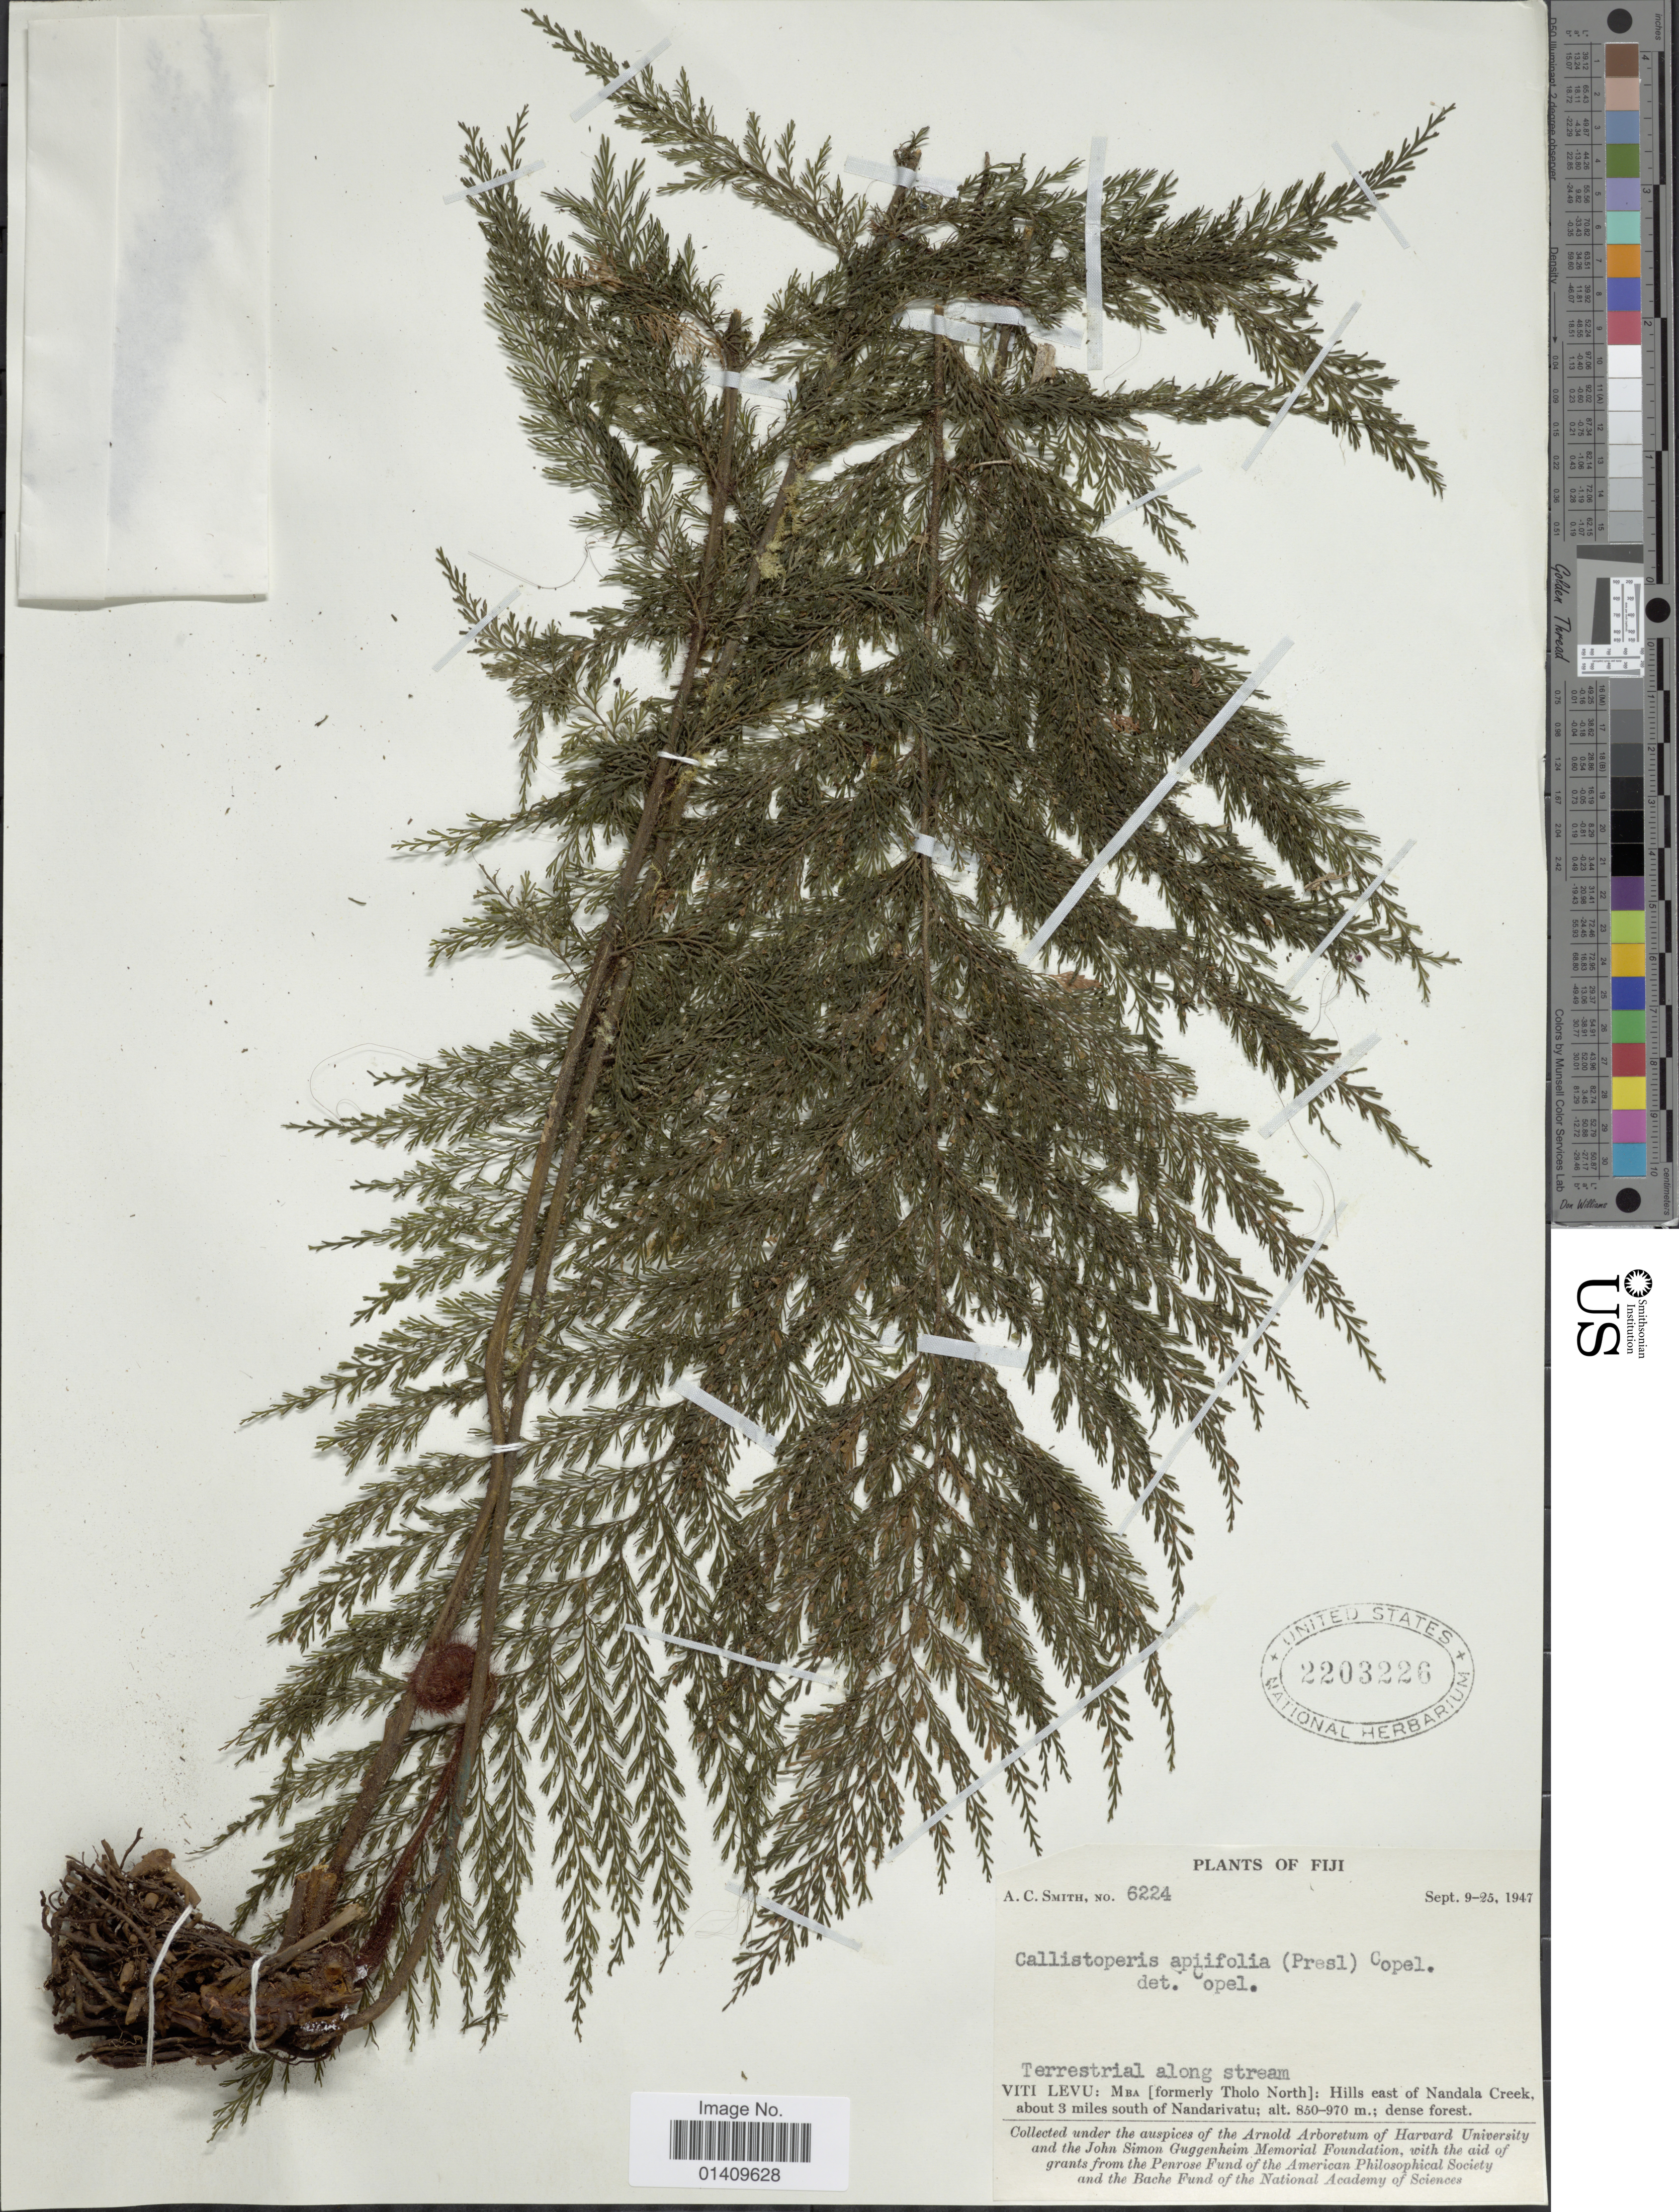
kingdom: Plantae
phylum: Tracheophyta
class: Polypodiopsida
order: Hymenophyllales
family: Hymenophyllaceae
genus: Callistopteris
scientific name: Callistopteris apiifolia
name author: (C. Presl) Copel.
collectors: A. C. Smith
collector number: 6224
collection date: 1947-09-09/1947-09-25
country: Fiji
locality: Terrestrial along stream Fiji Viti Levu: Mba formerly Tholo North: Hills East of Nandala Creek, about 3 miles south of Nandarivatu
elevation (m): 850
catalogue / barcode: US 2203226